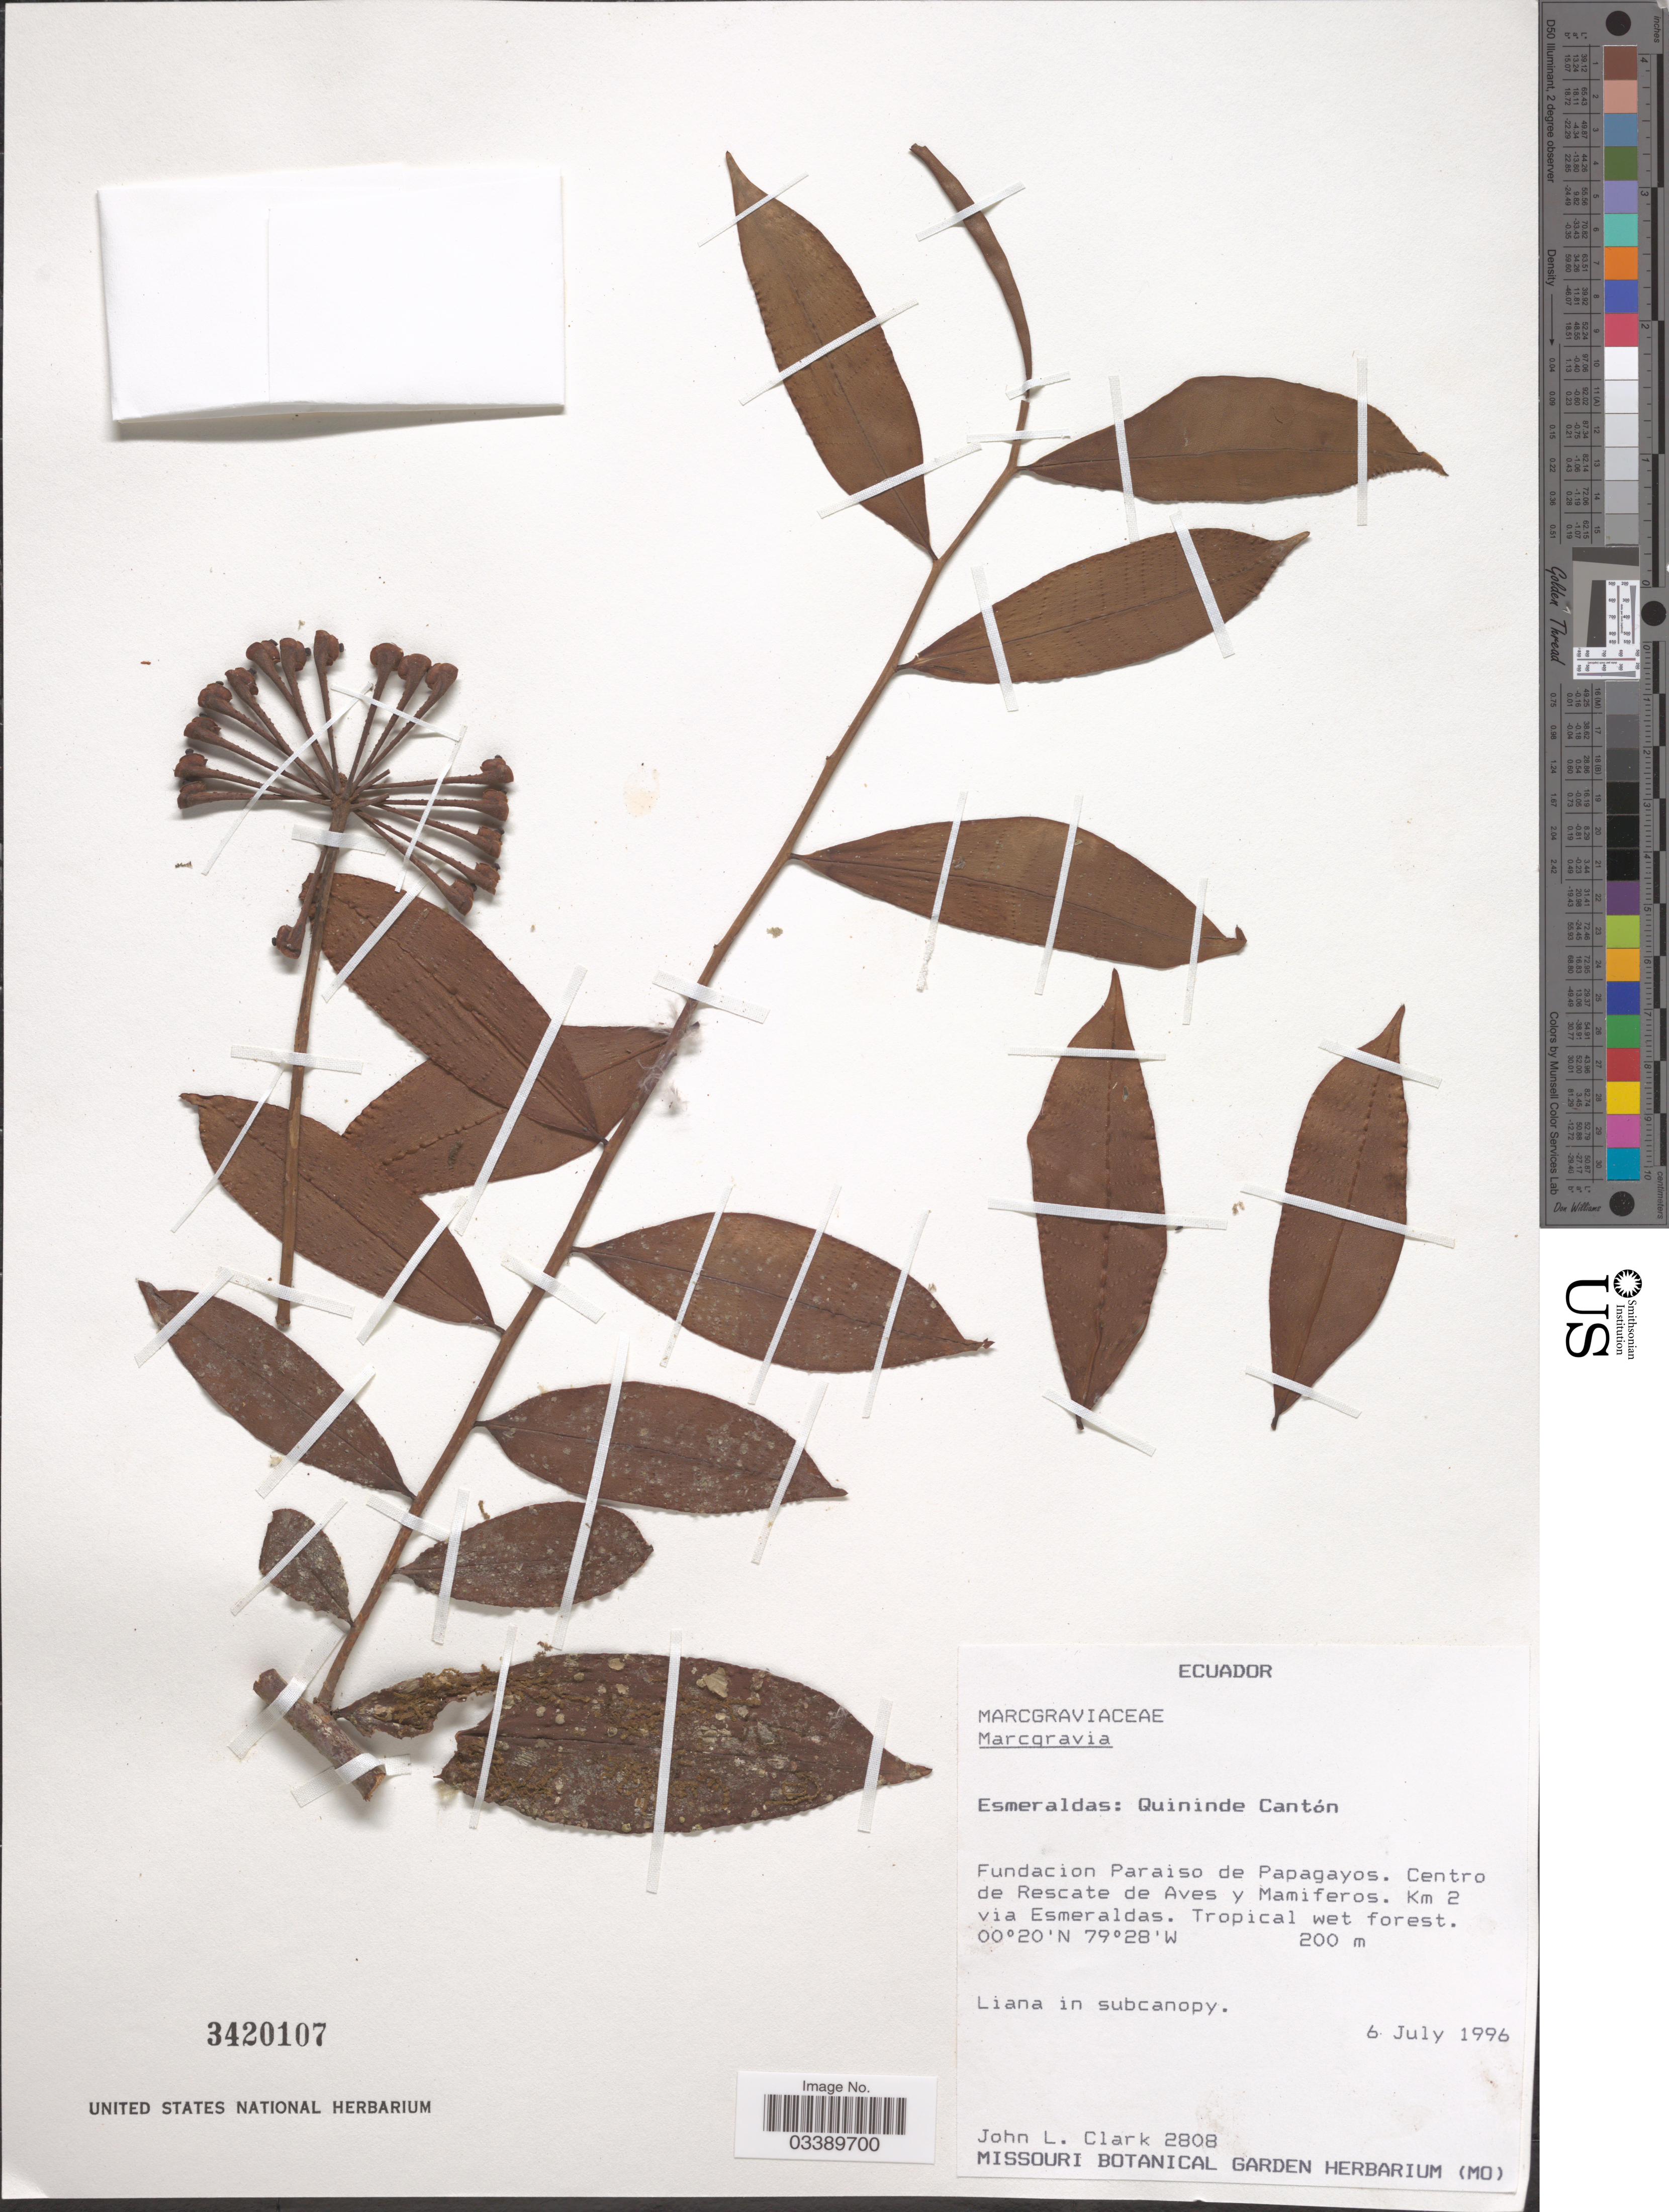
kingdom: Plantae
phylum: Tracheophyta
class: Magnoliopsida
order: Ericales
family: Marcgraviaceae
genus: Marcgravia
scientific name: Marcgravia sp.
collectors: J. L. Clark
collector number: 2808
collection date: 1996-07-06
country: Ecuador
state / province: Esmeraldas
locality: Quininde Cantón. Fundacion Paraiso de Papagayos. Centro de Rescate de Aves y Mamiferos. Km 2 via Esmeraldas.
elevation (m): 200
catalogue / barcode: US 3420107